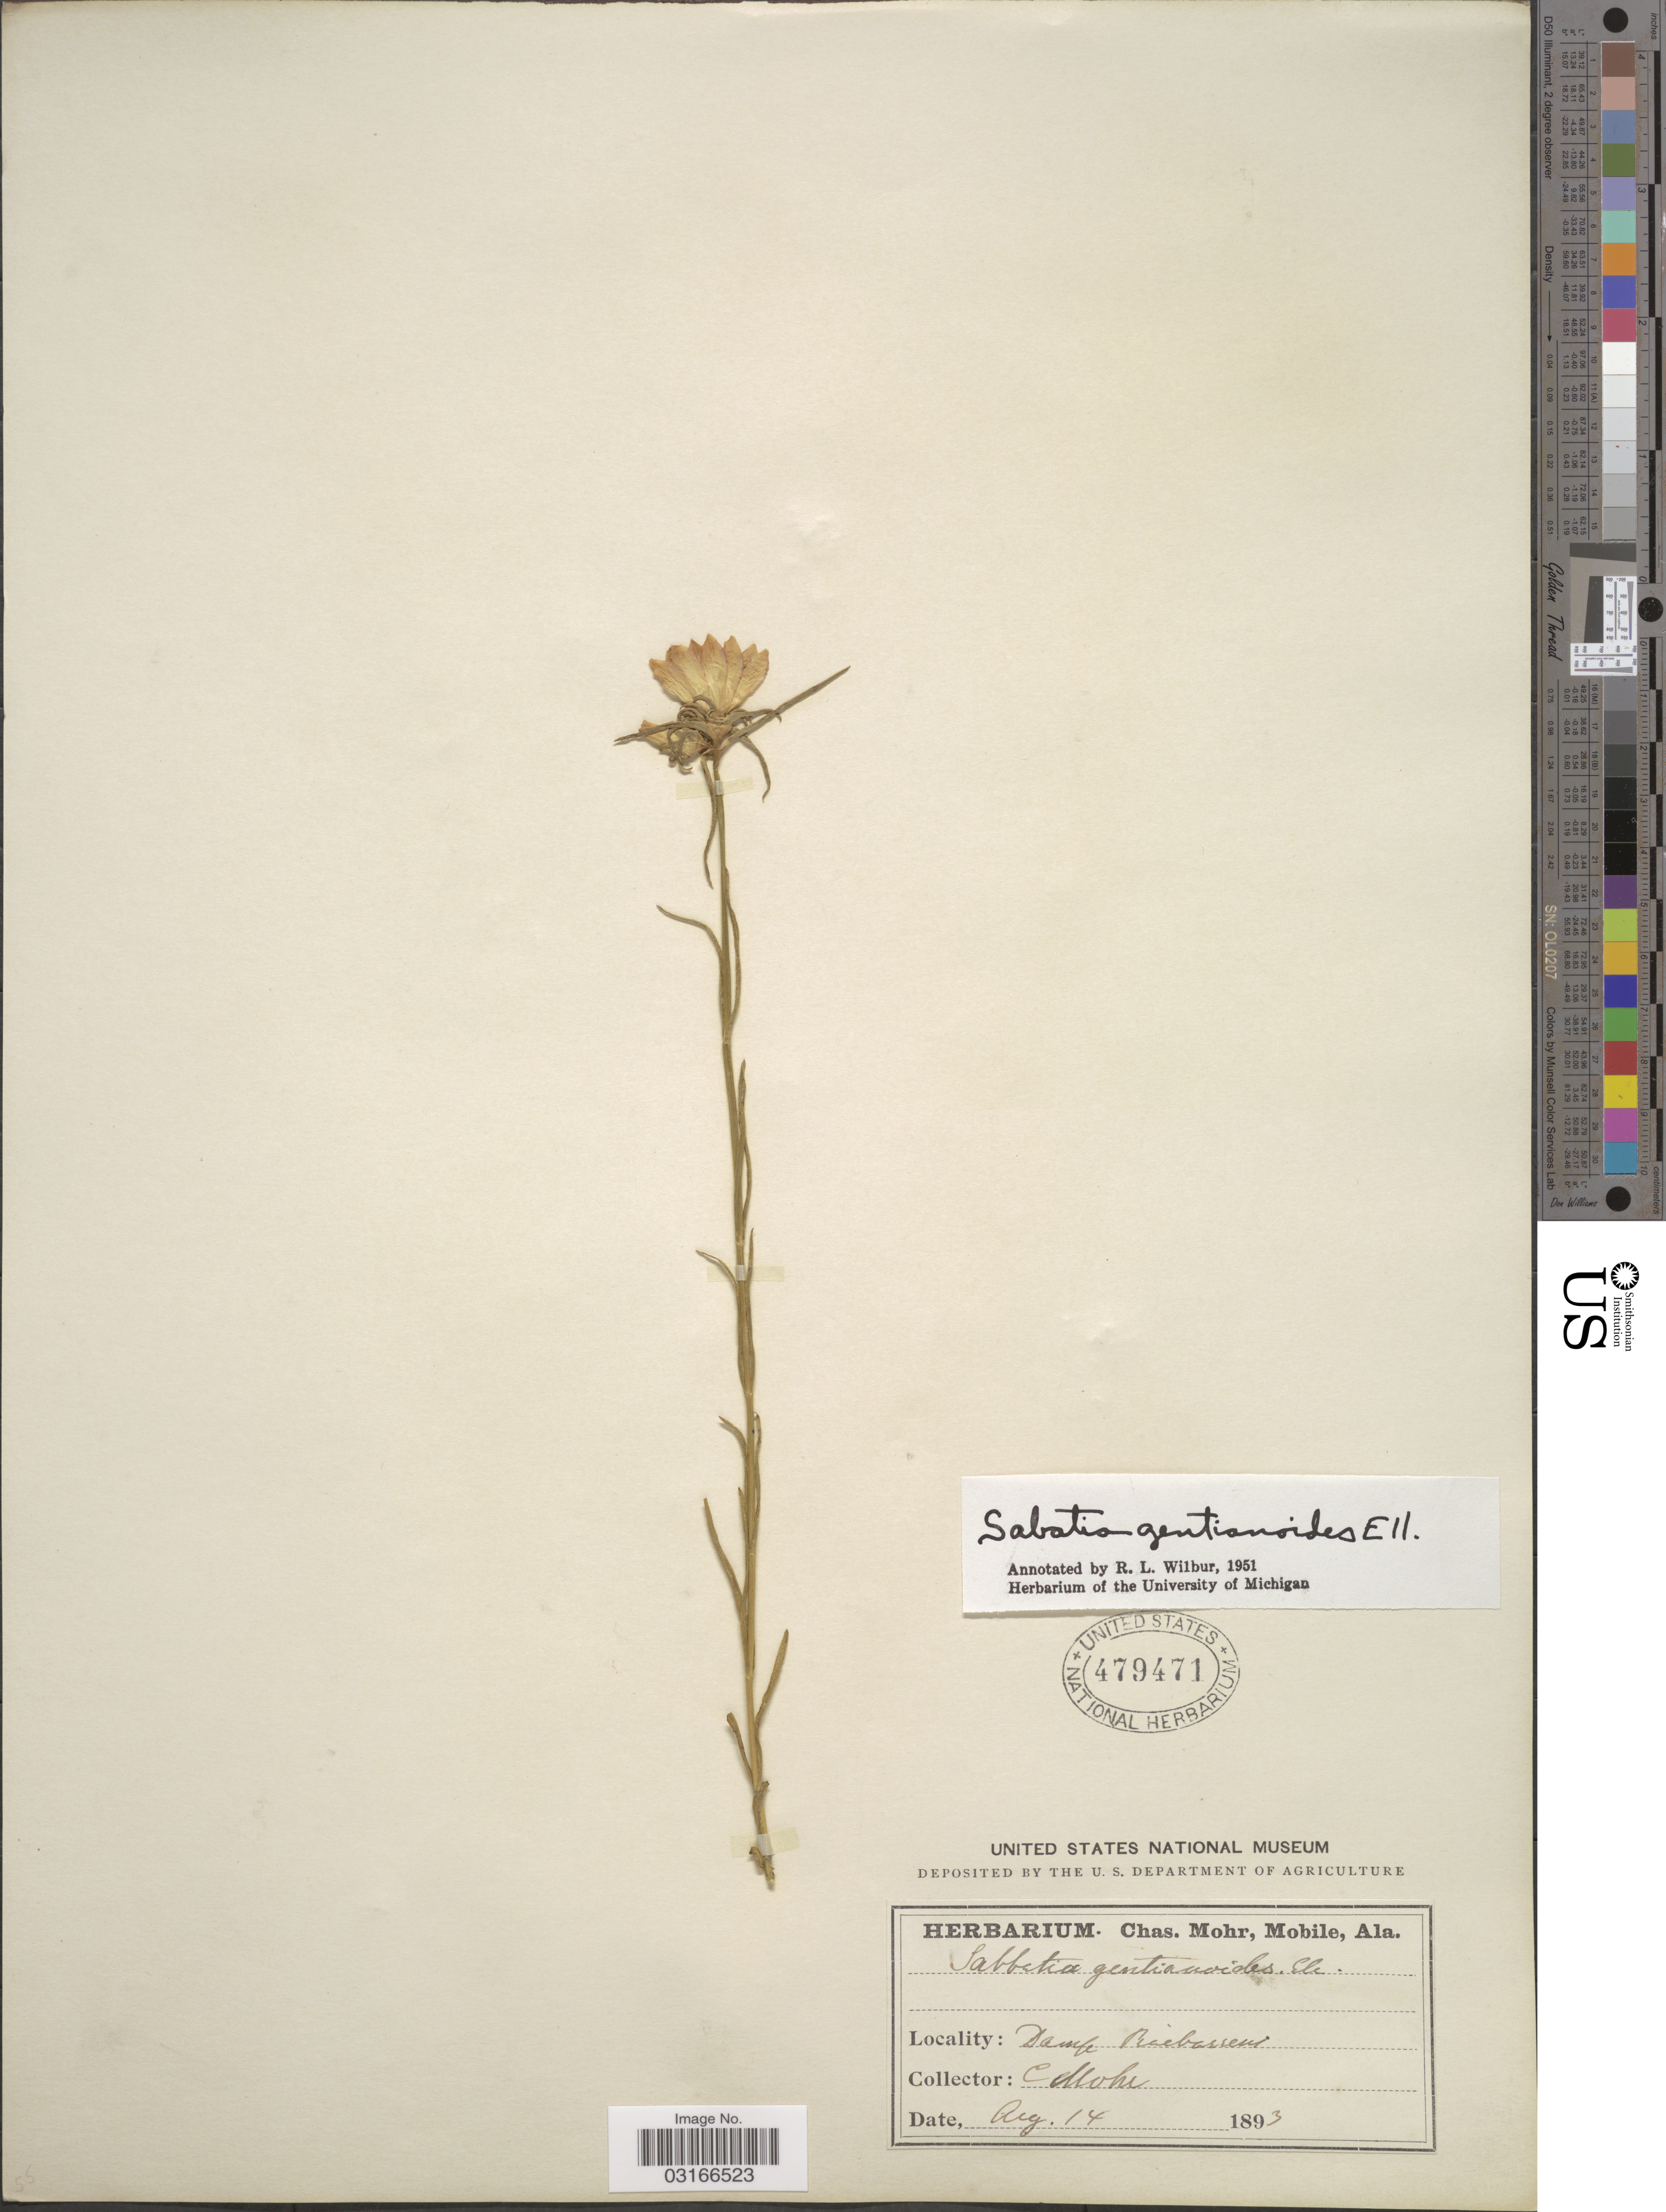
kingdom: Plantae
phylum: Tracheophyta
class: Magnoliopsida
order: Gentianales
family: Gentianaceae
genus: Sabatia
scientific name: Sabatia gentianoides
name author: Elliott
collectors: Mohr, C. T. (herbarium)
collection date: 1893-08-14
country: United States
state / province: Alabama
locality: Damp Pinebarrens.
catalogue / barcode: US 479471